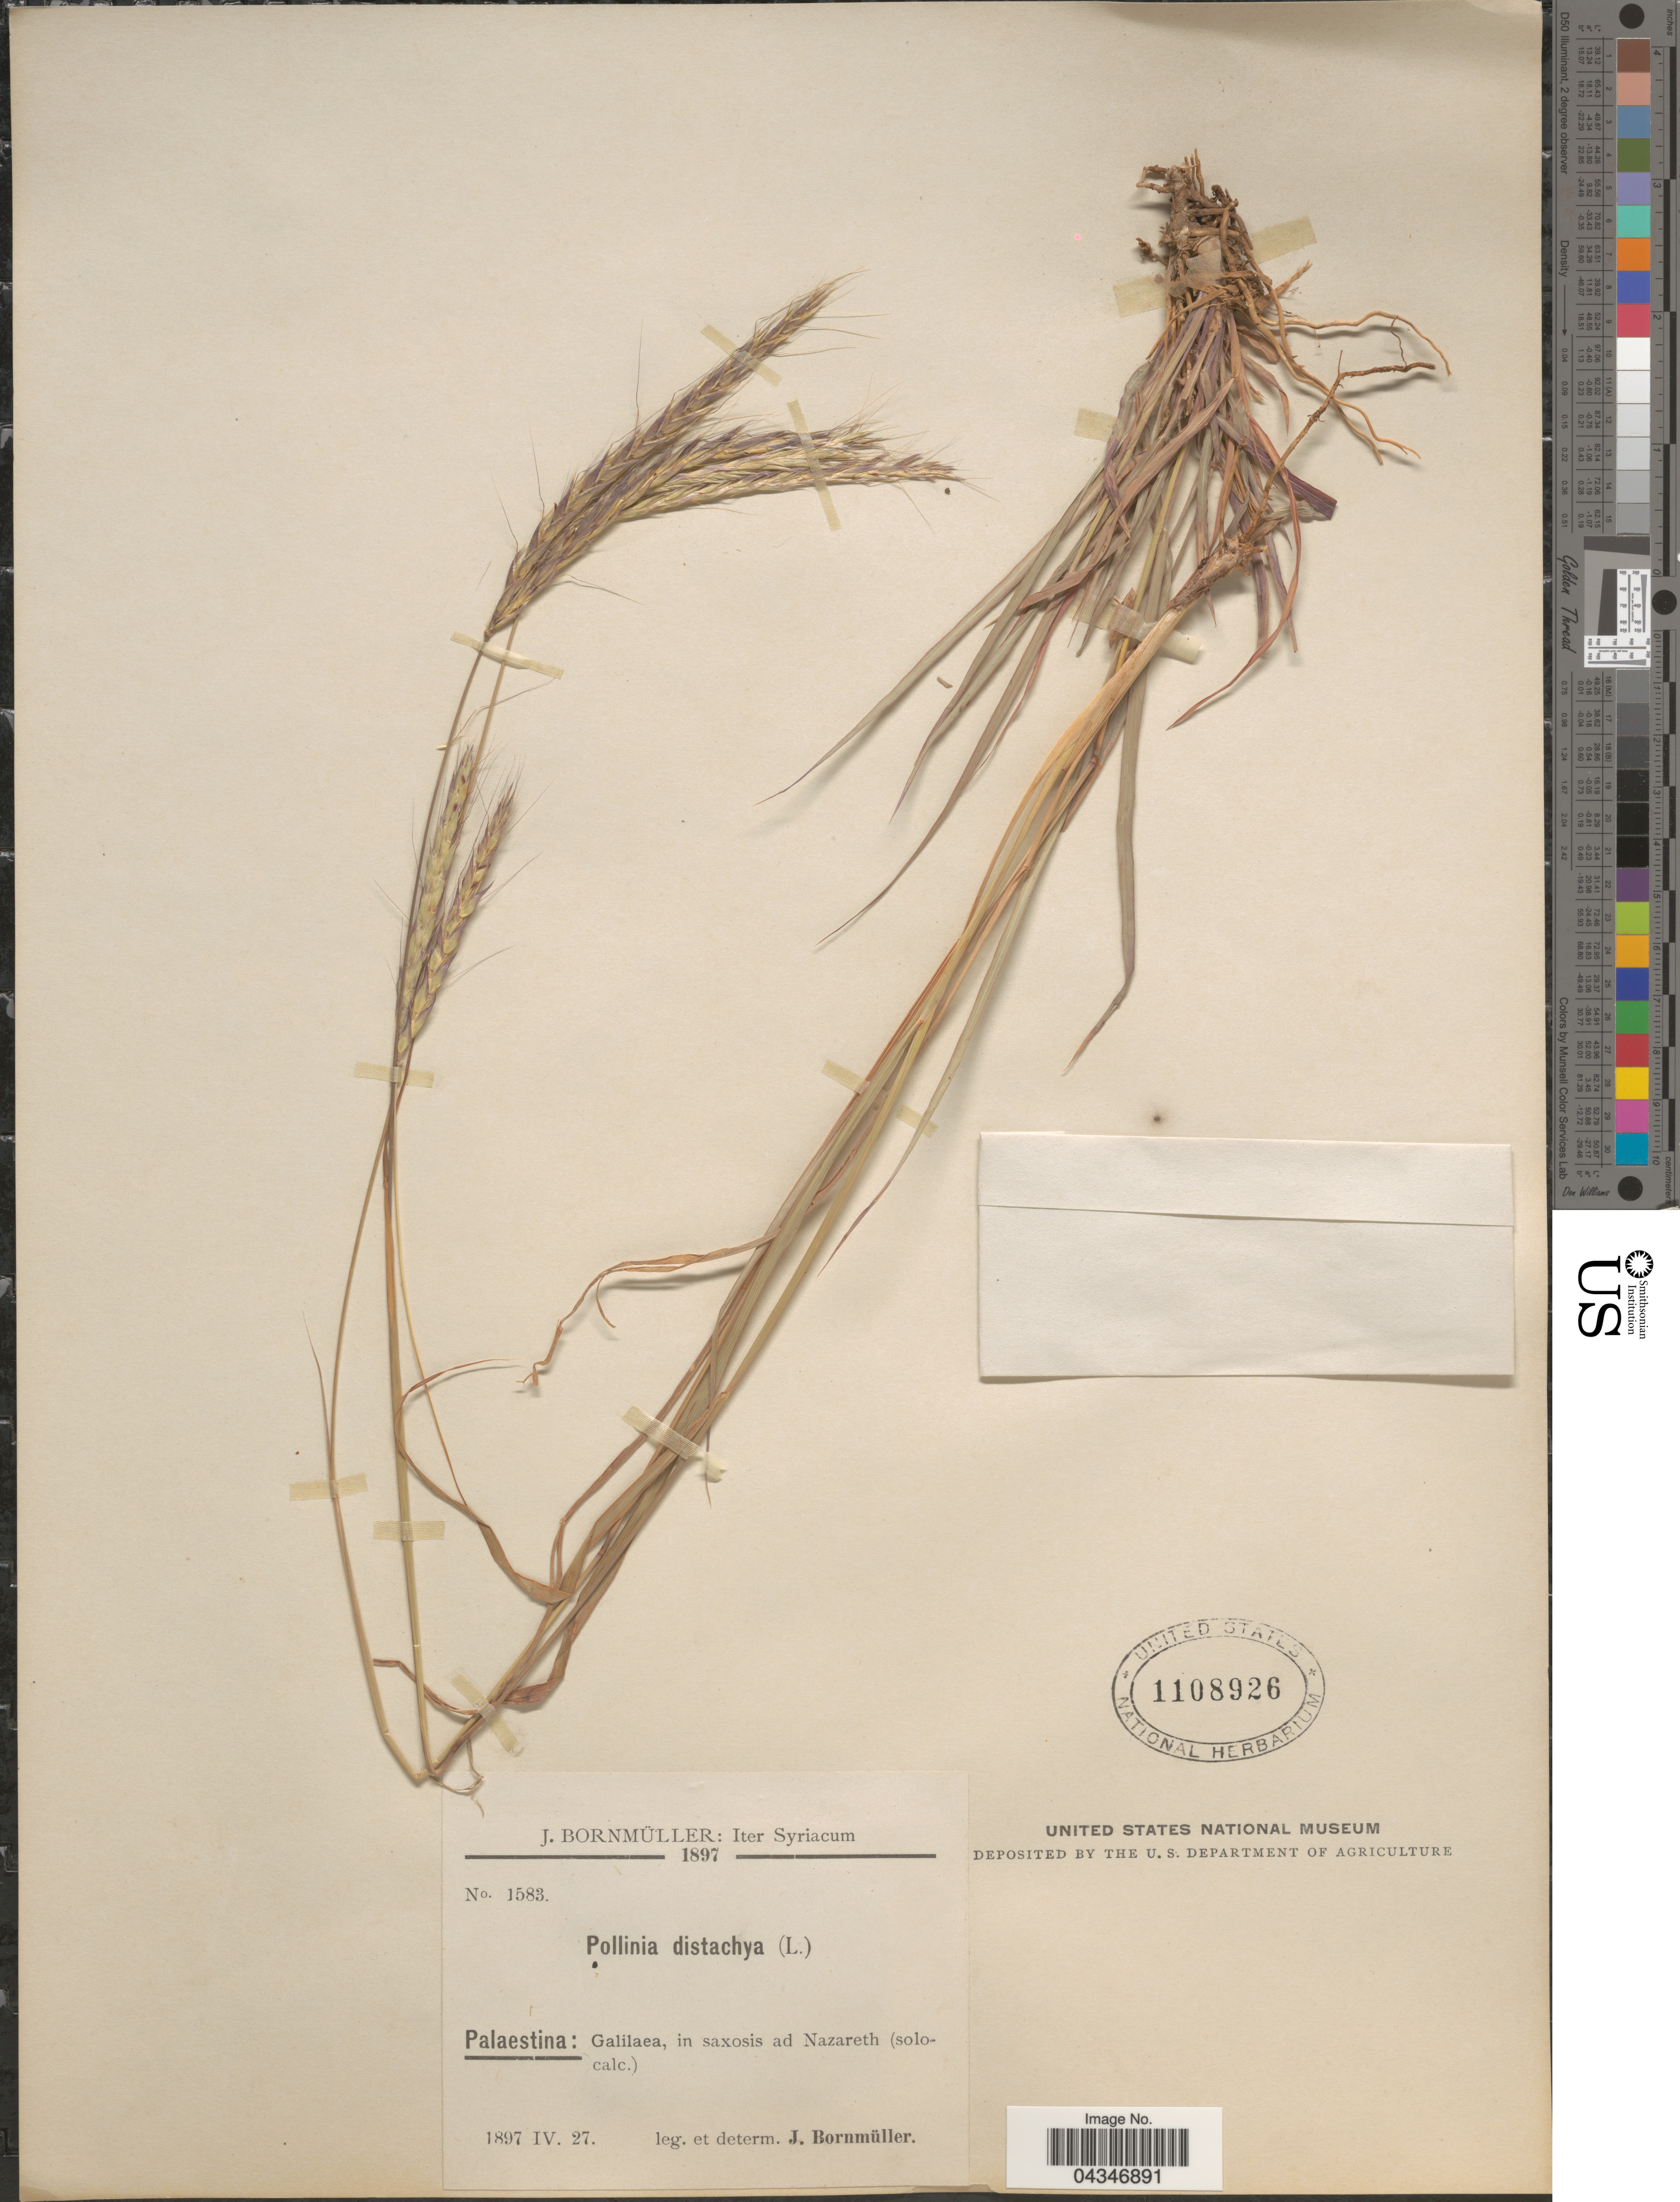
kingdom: Plantae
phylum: Tracheophyta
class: Liliopsida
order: Poales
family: Poaceae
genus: Andropogon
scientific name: Andropogon distachyos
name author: L.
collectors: J. Bornmüller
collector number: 1583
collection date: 1897-04-27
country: Syria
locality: Iter Syriacum 1897. Palaestina: Galilaea, in saxosis ad Nazareth (solo-calc.).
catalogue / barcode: US 1108926